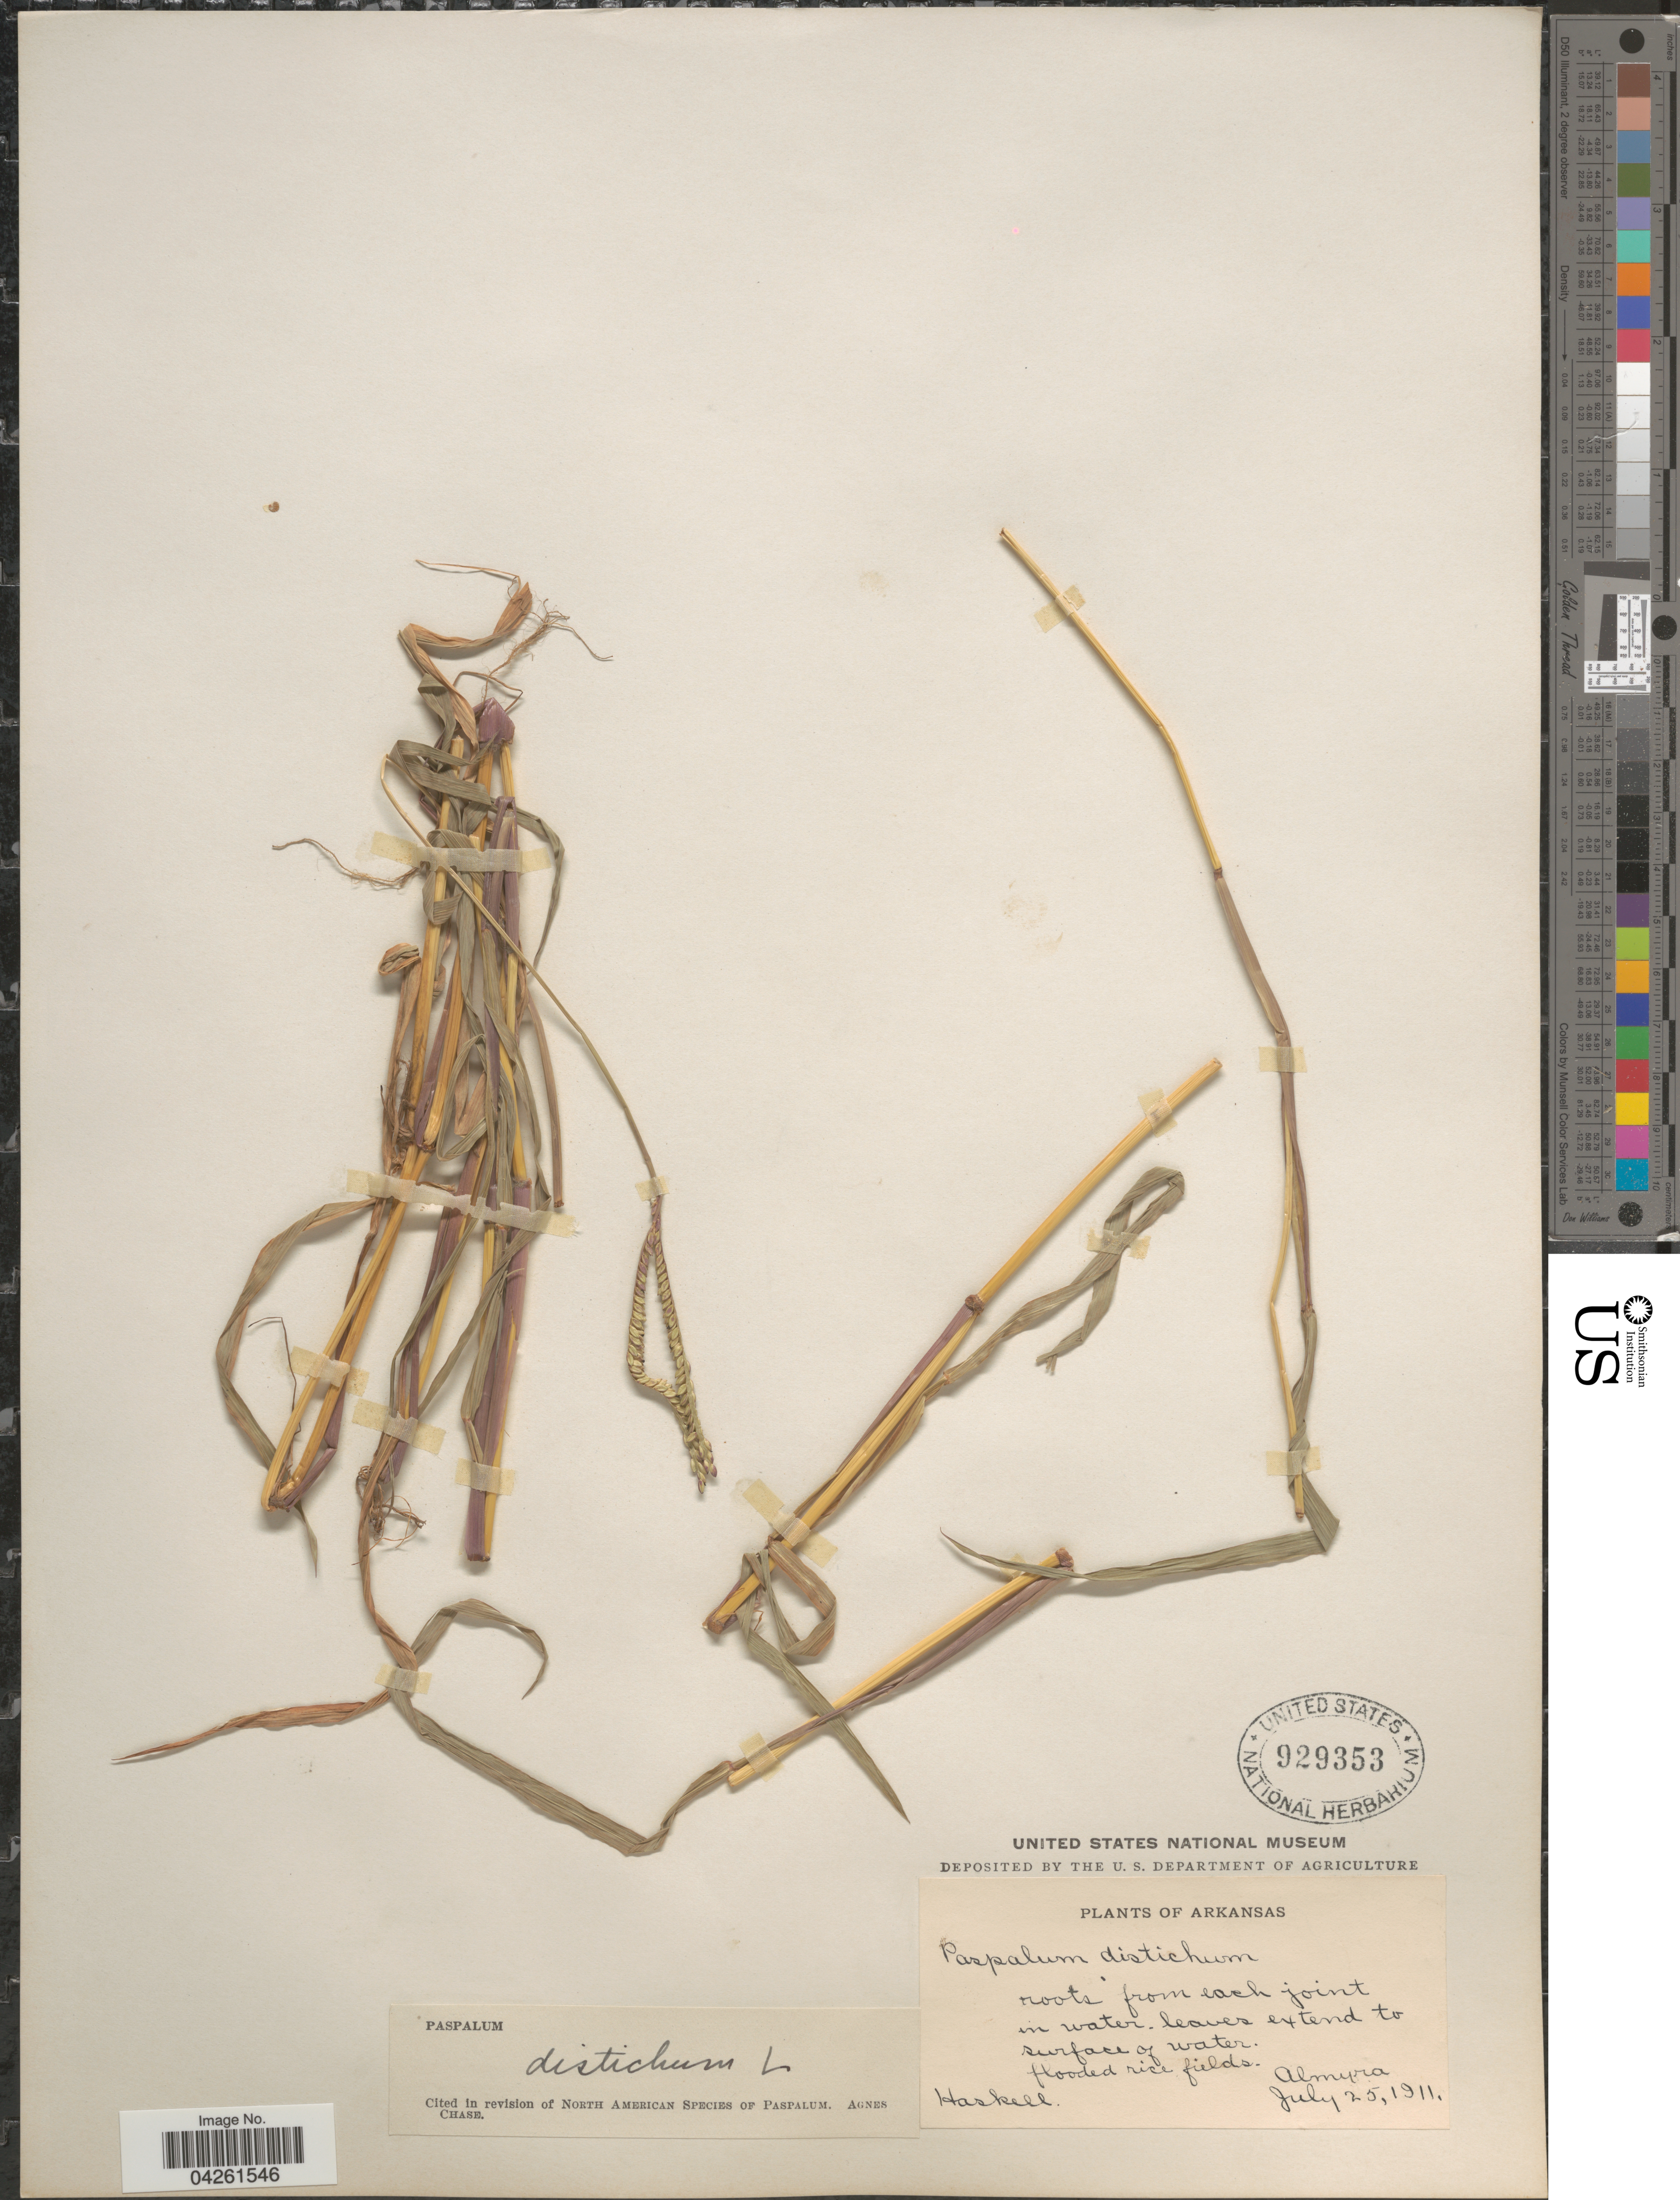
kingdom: Plantae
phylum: Tracheophyta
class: Liliopsida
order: Poales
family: Poaceae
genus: Paspalum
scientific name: Paspalum distichum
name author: L.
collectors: Haskell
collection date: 1911-07-25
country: United States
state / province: Arkansas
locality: Almyra.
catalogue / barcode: US 929353